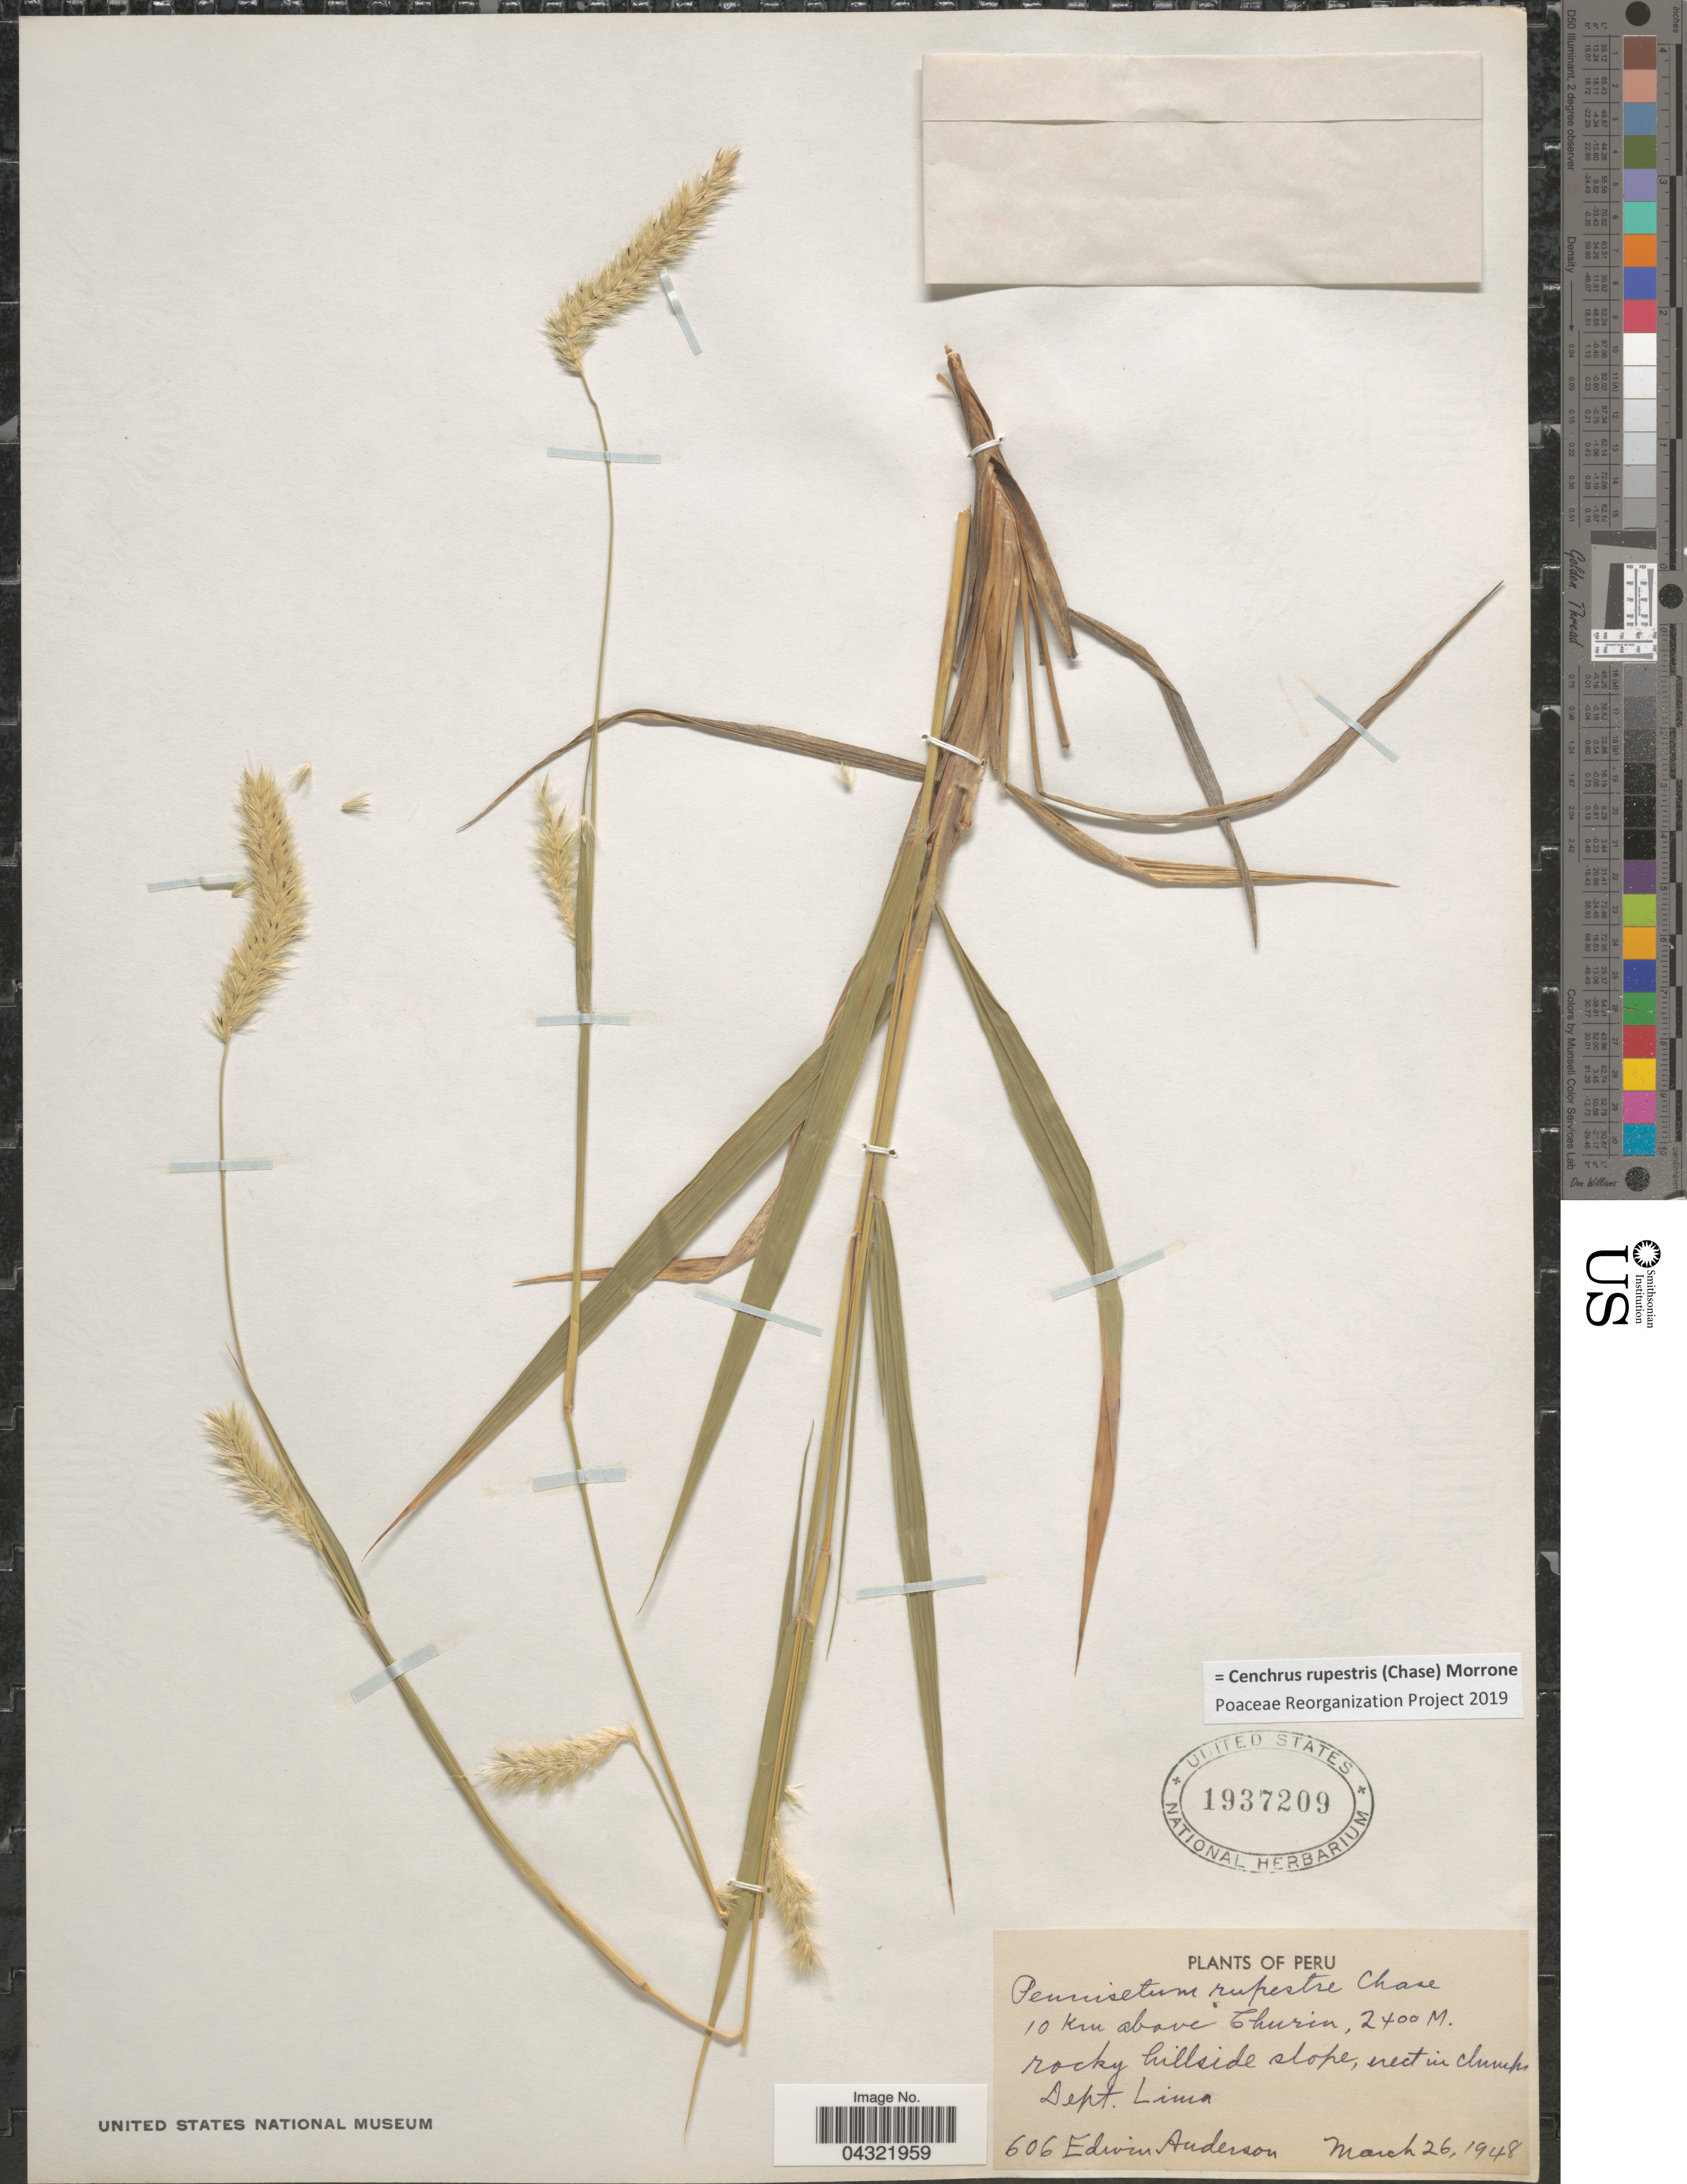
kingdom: Plantae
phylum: Tracheophyta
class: Liliopsida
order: Poales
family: Poaceae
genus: Cenchrus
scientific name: Cenchrus rupestris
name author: (Chase) Morrone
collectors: E. Anderson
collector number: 606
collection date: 1948-03-26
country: Peru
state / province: Lima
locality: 10 Km above Churin. Rocky hillside slope. Dept. Lima.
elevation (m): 2400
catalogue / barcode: US 1937209